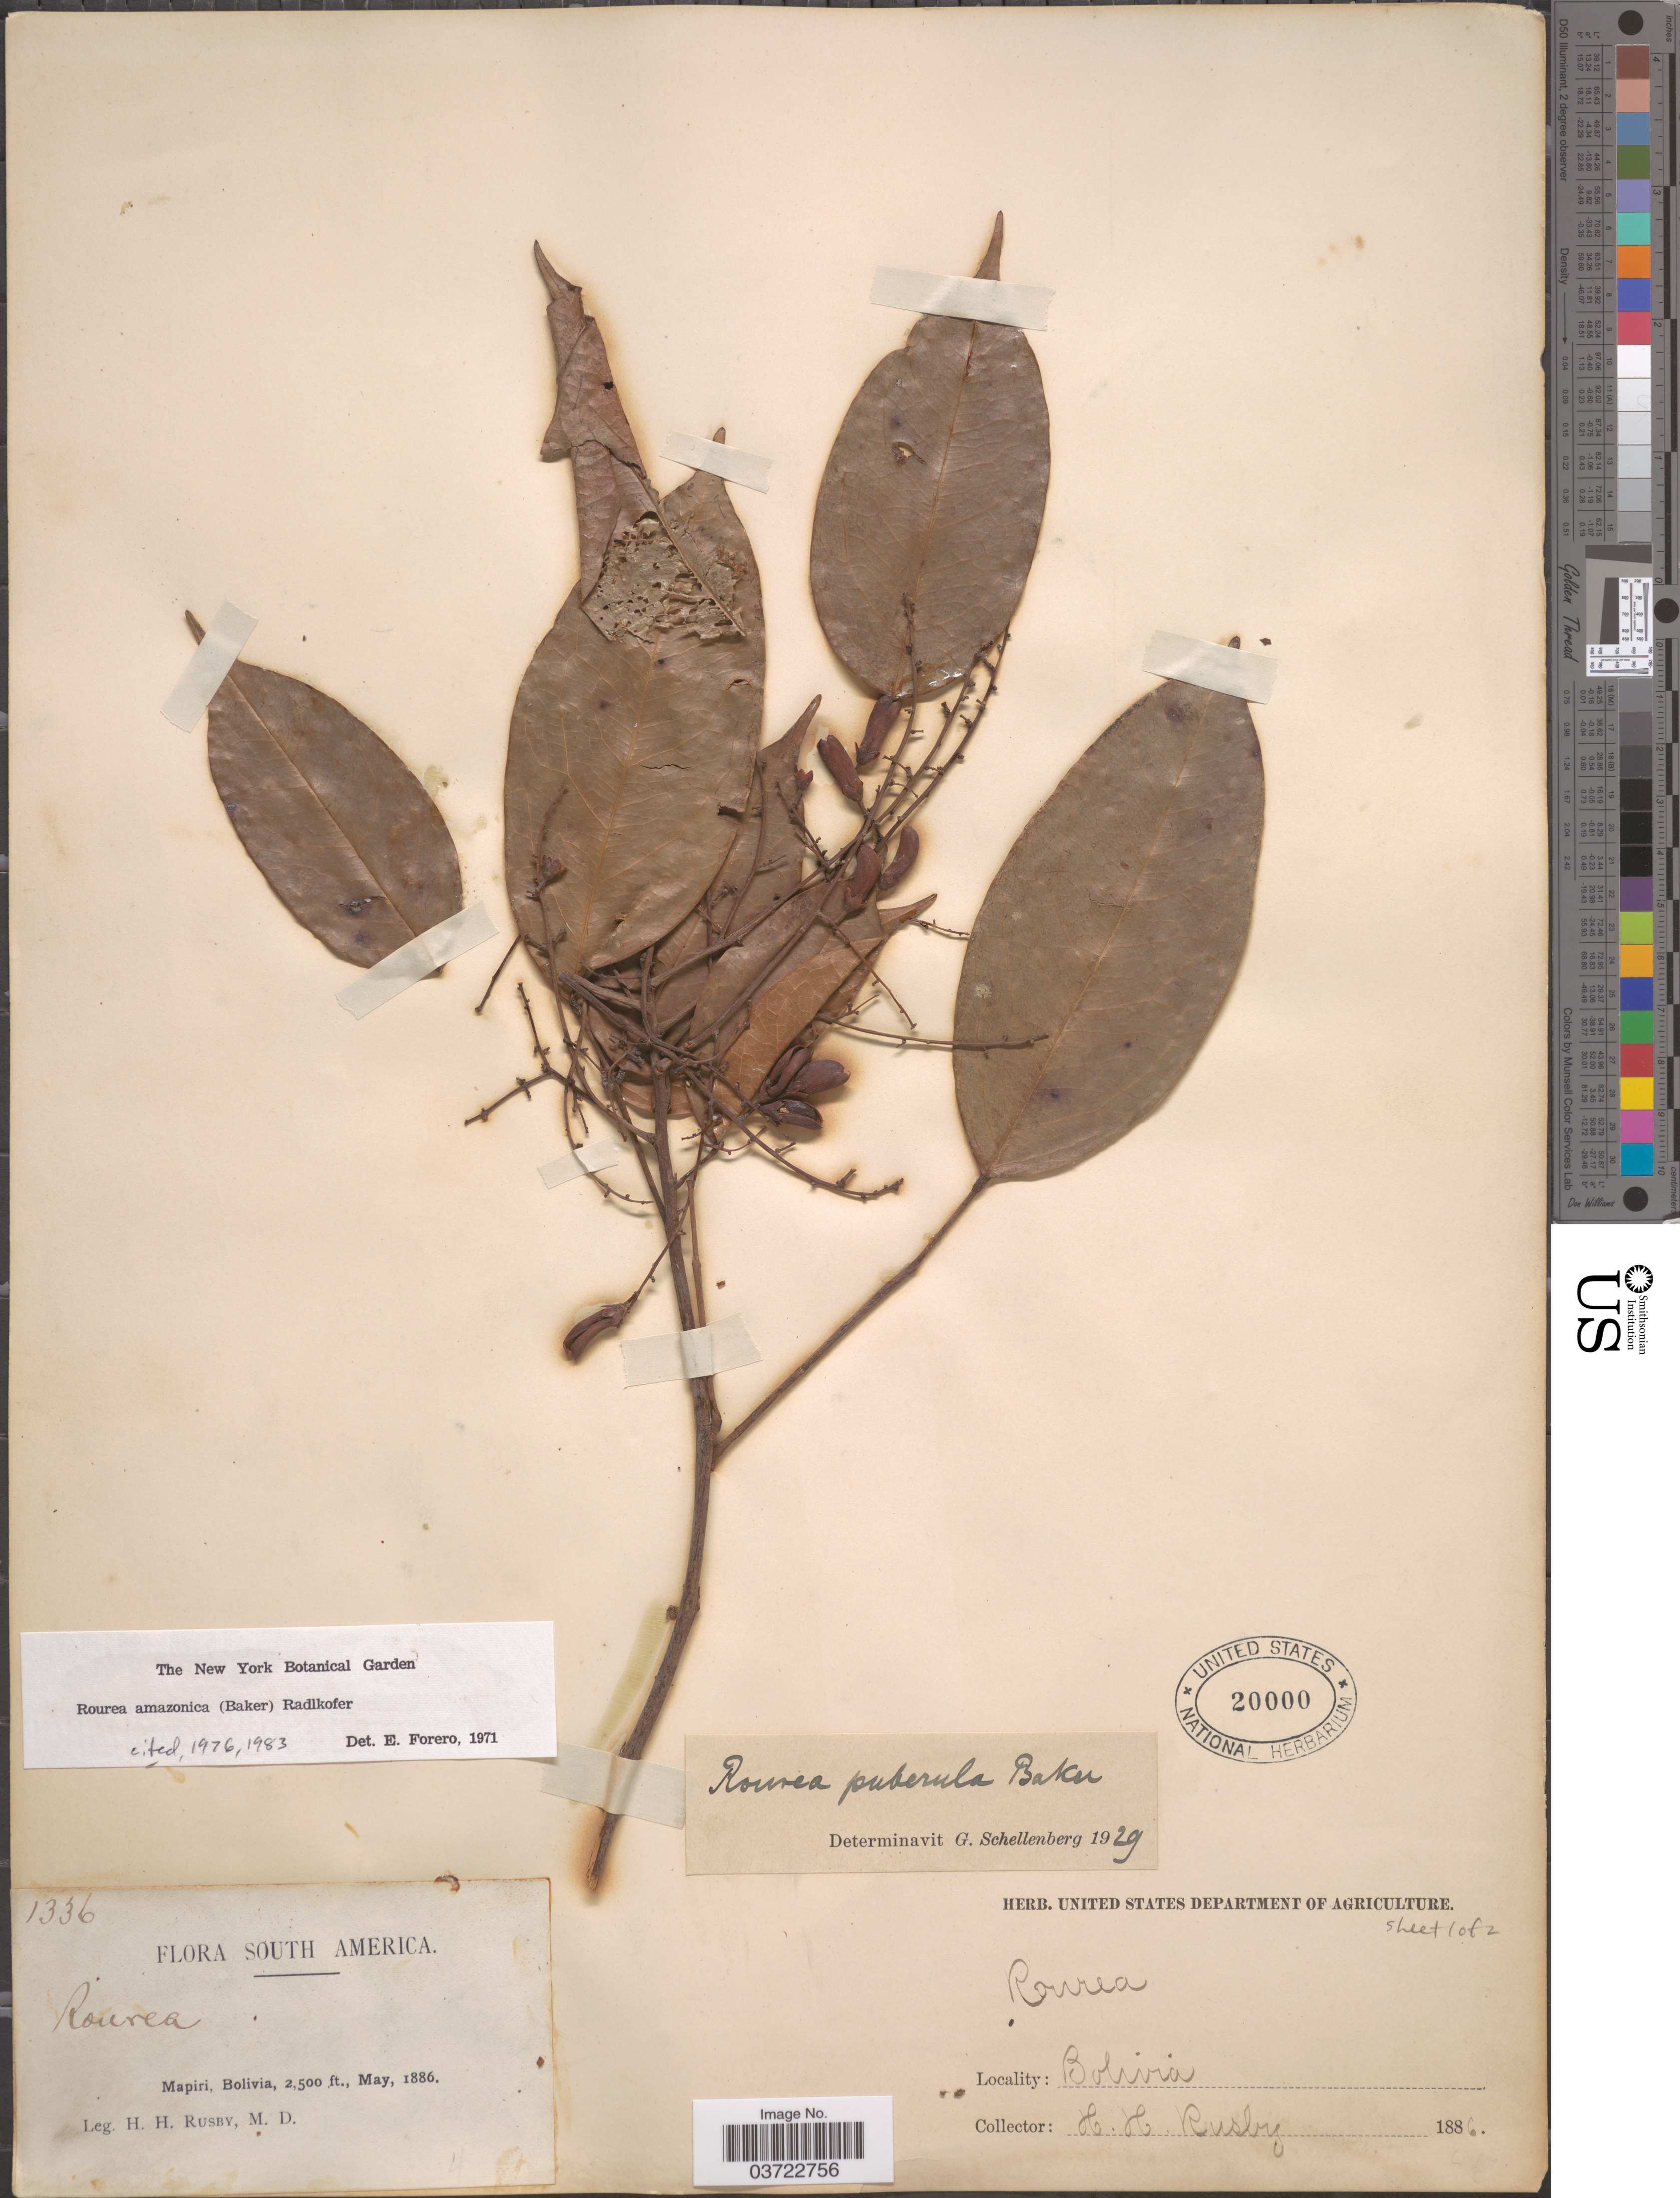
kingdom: Plantae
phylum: Tracheophyta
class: Magnoliopsida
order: Oxalidales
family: Connaraceae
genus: Rourea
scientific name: Rourea amazonica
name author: (Baker) Radlk.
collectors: H. H. Rusby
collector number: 1336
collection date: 1886-05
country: Bolivia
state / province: La Páz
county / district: Larecaja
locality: Mapiri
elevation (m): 762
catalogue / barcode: US 20000